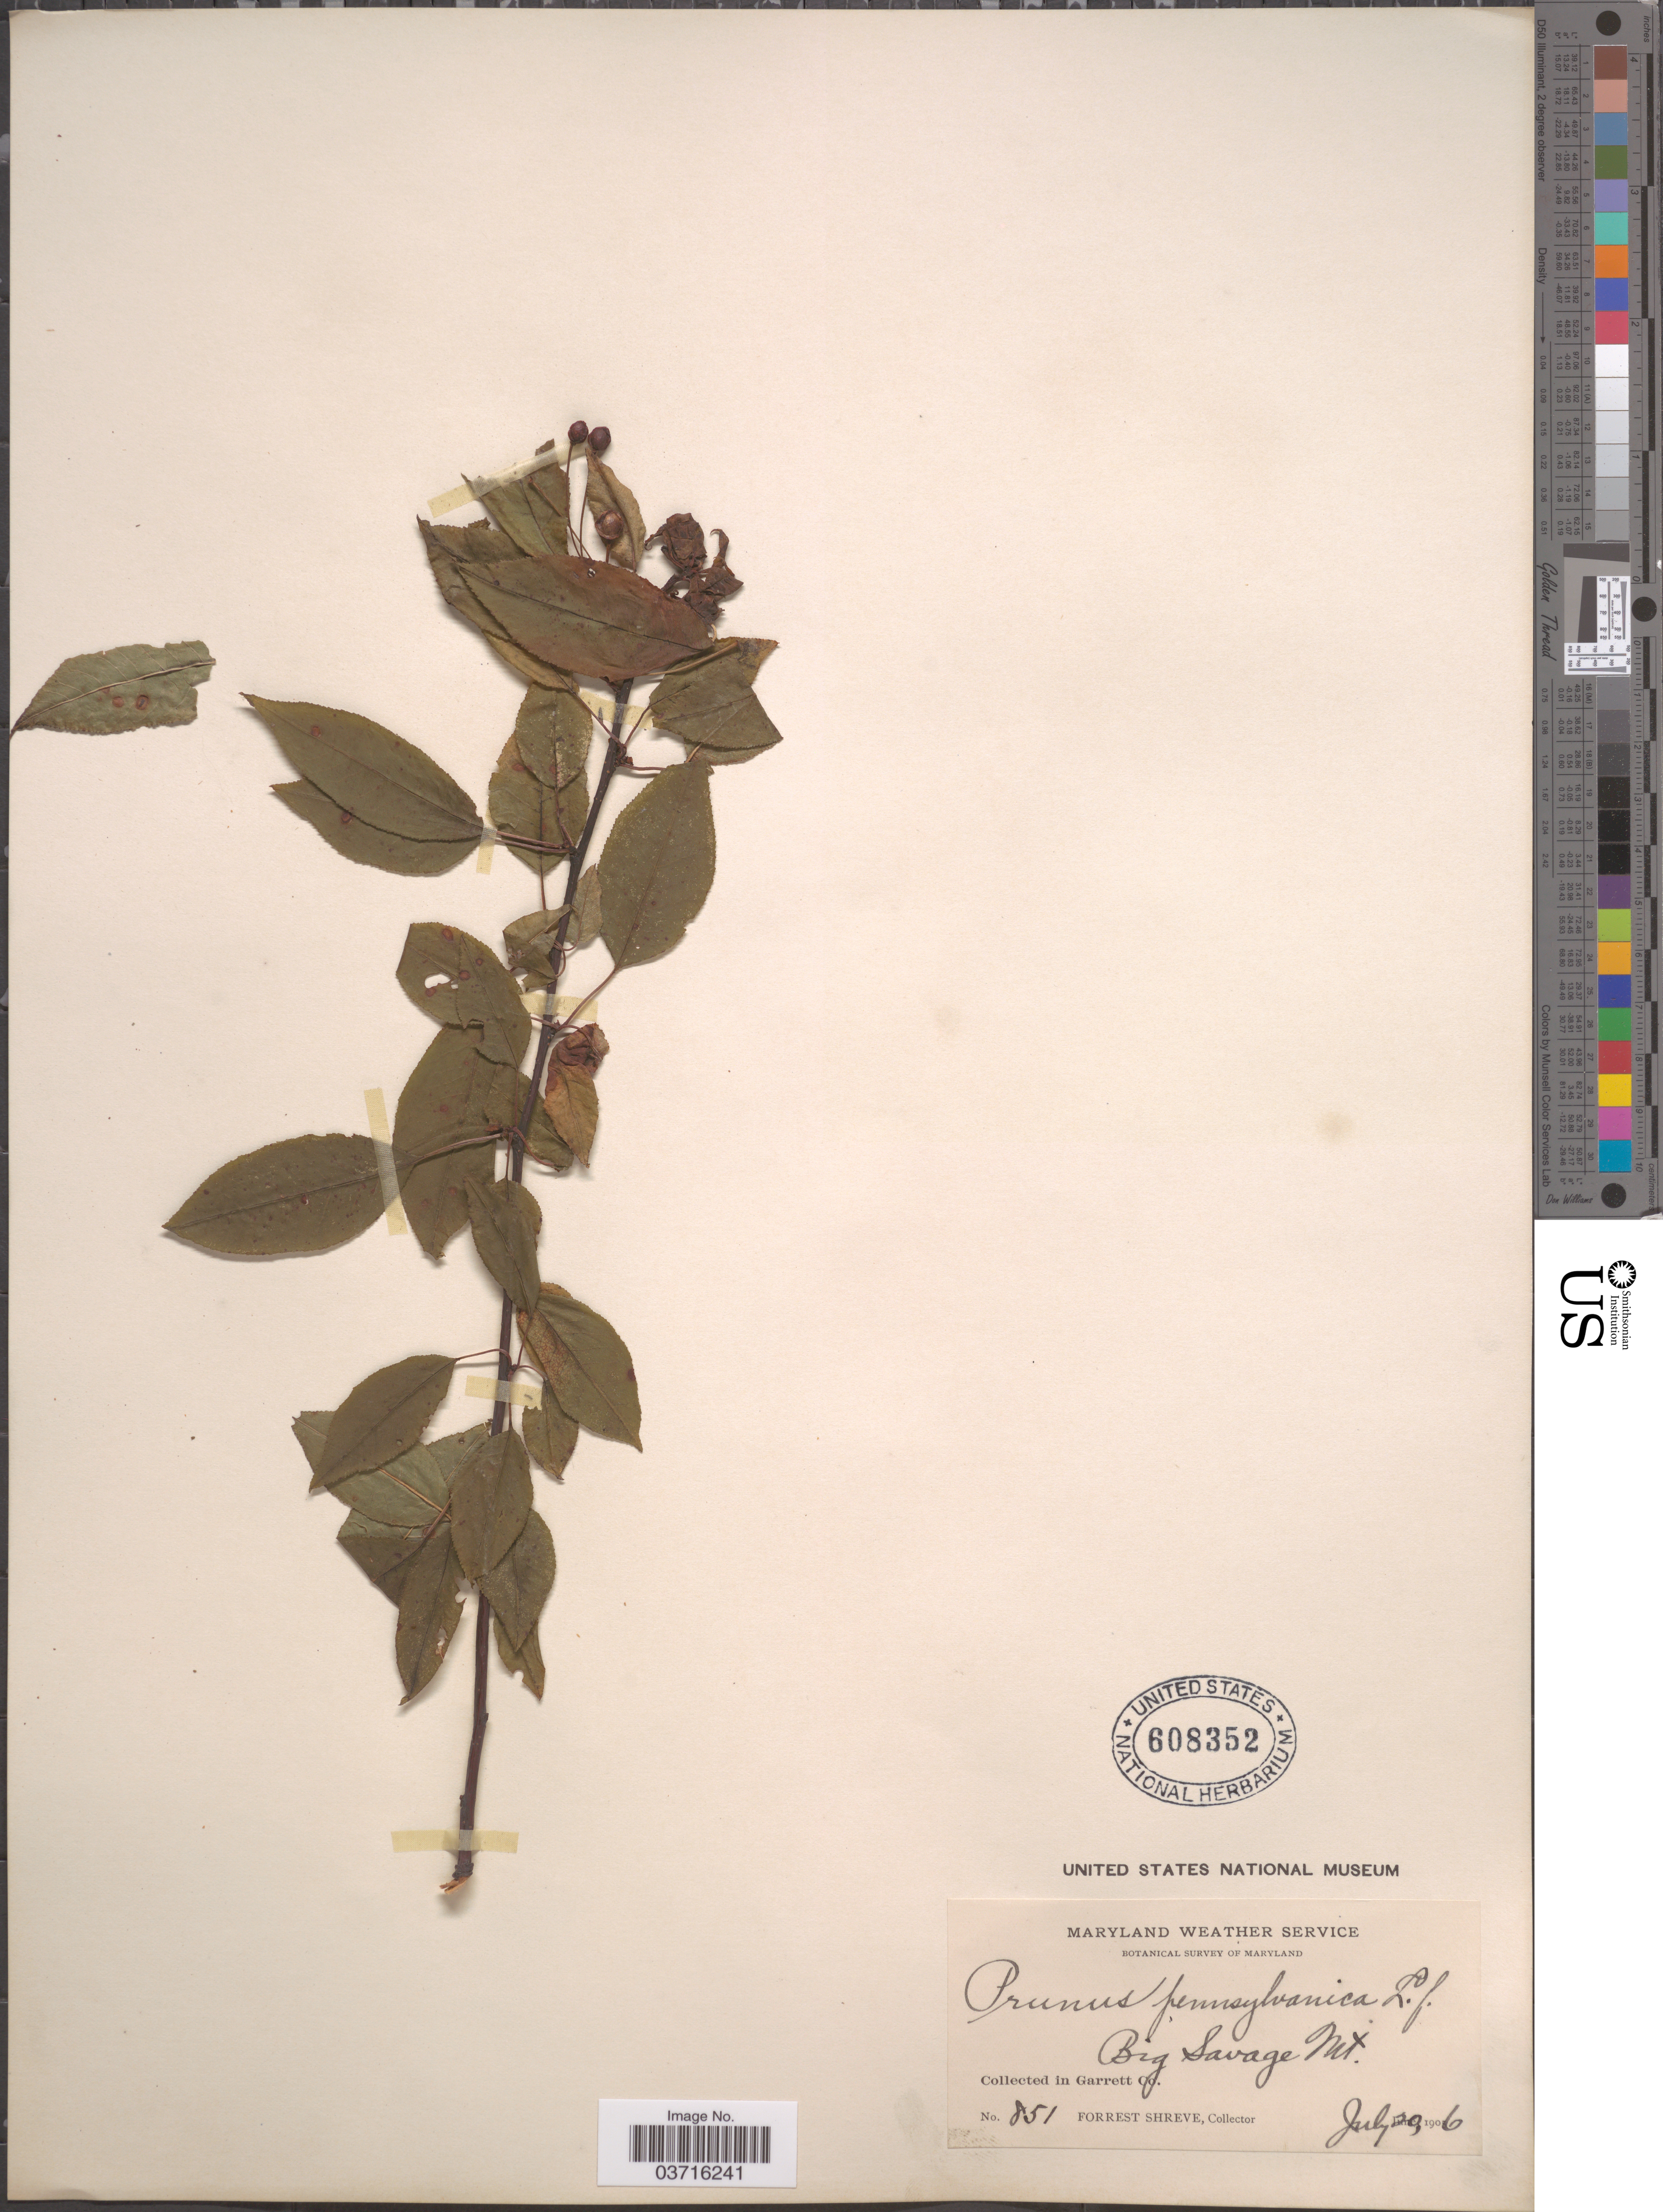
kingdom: Plantae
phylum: Tracheophyta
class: Magnoliopsida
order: Rosales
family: Rosaceae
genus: Prunus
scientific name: Prunus pensylvanica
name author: L. f.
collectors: F. Shreve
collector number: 851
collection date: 1906-07-20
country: United States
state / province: Maryland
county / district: Garrett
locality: Big Savage Mt. Garrett Co.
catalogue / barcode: US 608352